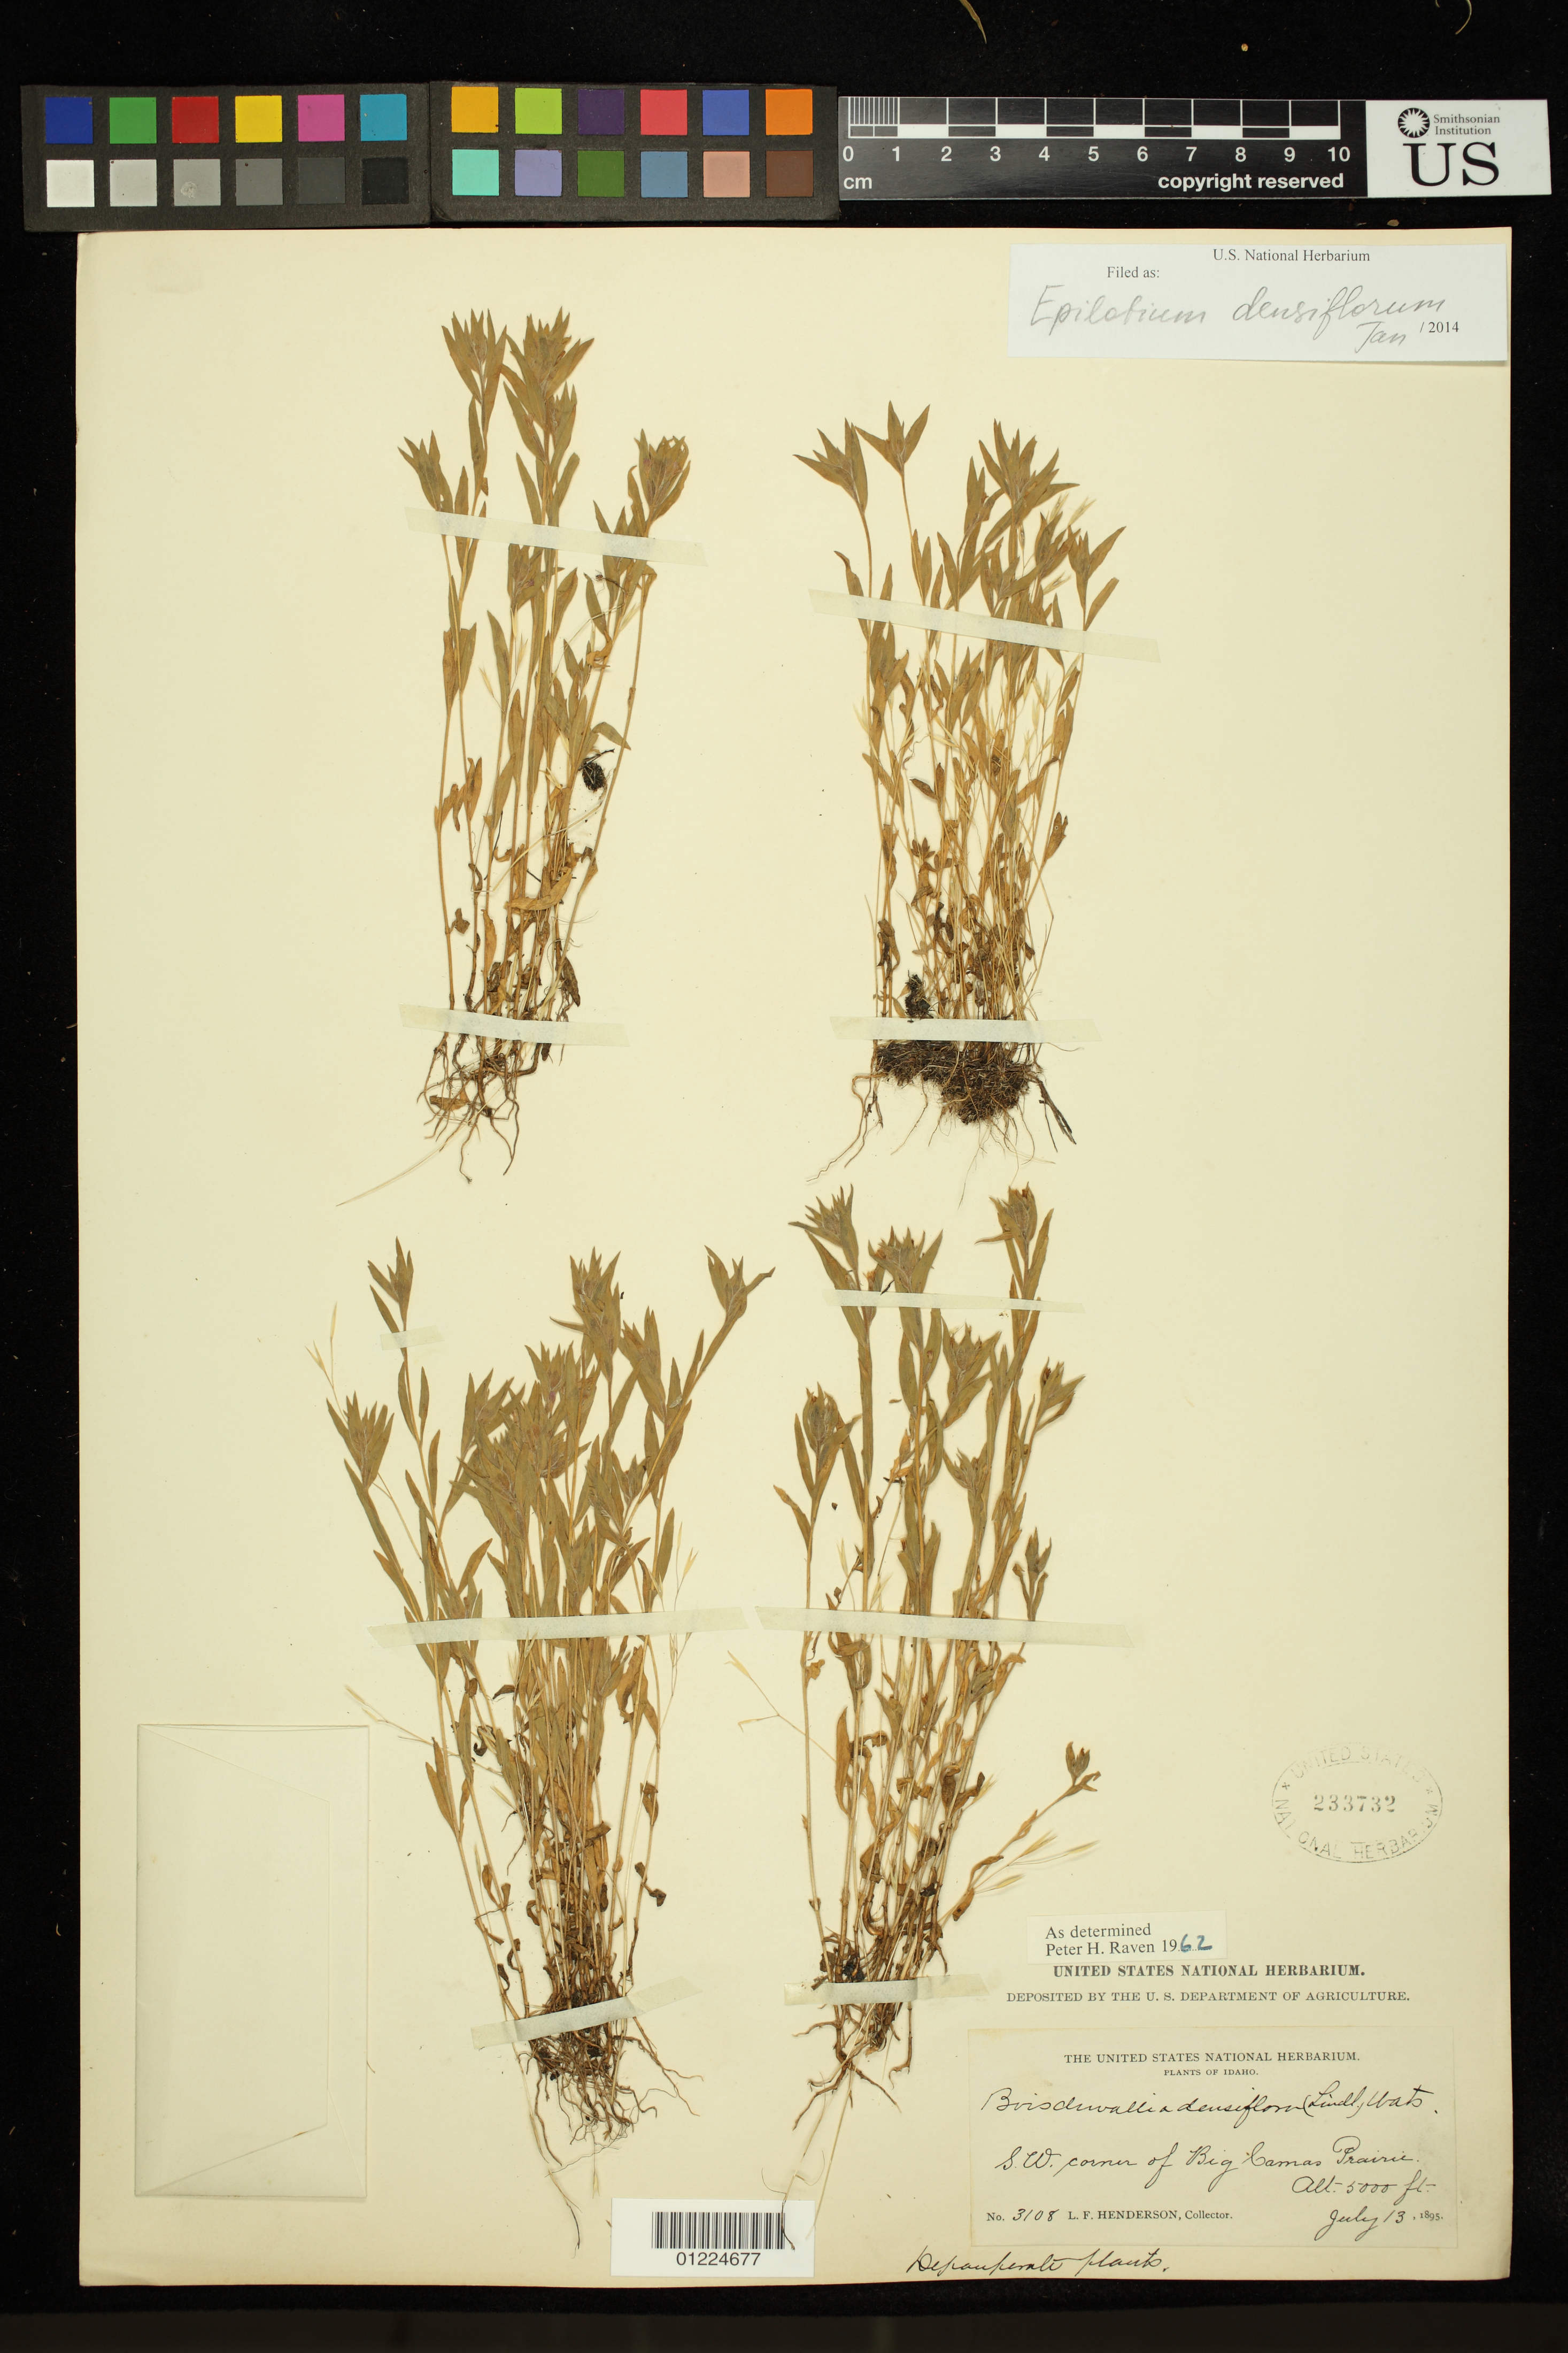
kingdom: Plantae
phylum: Tracheophyta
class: Magnoliopsida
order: Myrtales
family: Onagraceae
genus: Epilobium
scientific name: Epilobium densiflorum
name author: (Lindl.) Hoch & P.H. Raven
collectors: L. F. Henderson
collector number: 3108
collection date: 1895-07-13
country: United States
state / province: Idaho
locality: S.W. corner of Big Camas Prairie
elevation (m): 1524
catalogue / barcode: US 233732